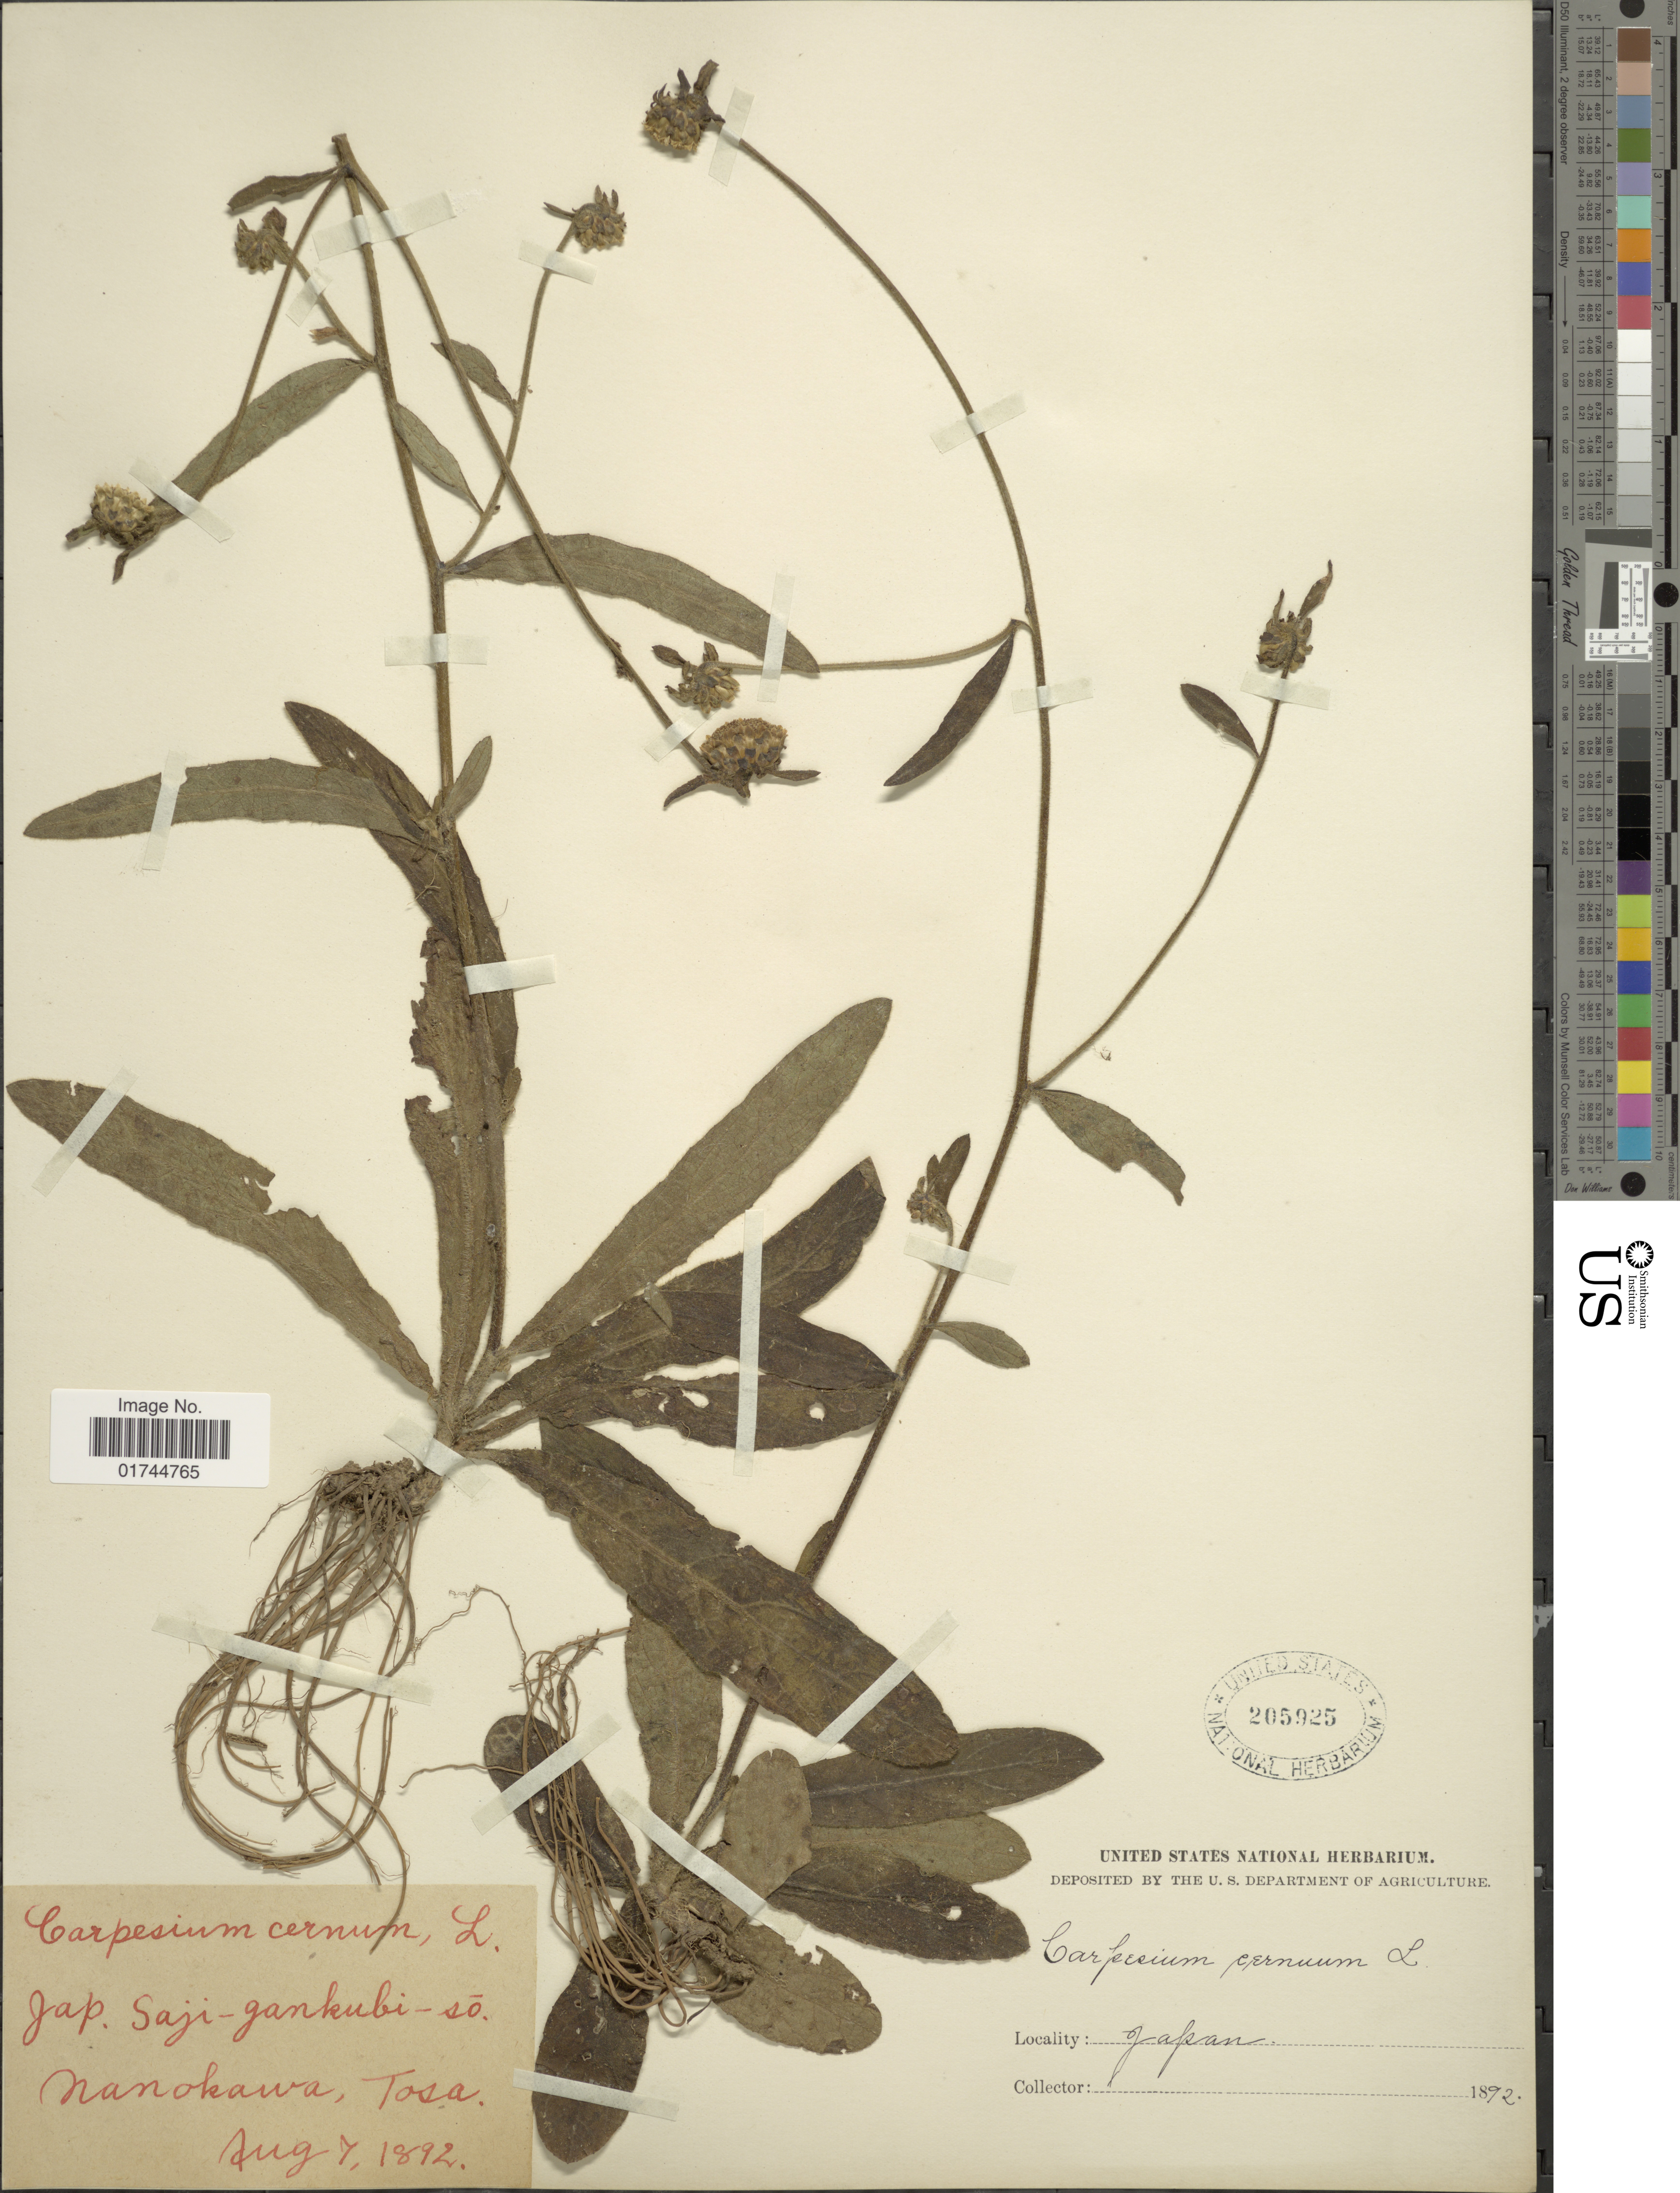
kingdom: Plantae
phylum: Tracheophyta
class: Magnoliopsida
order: Asterales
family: Asteraceae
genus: Carpesium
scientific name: Carpesium glossophyllum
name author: Maxim.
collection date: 1892-08-07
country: Japan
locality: Nanokawa, Tosa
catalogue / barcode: US 205925